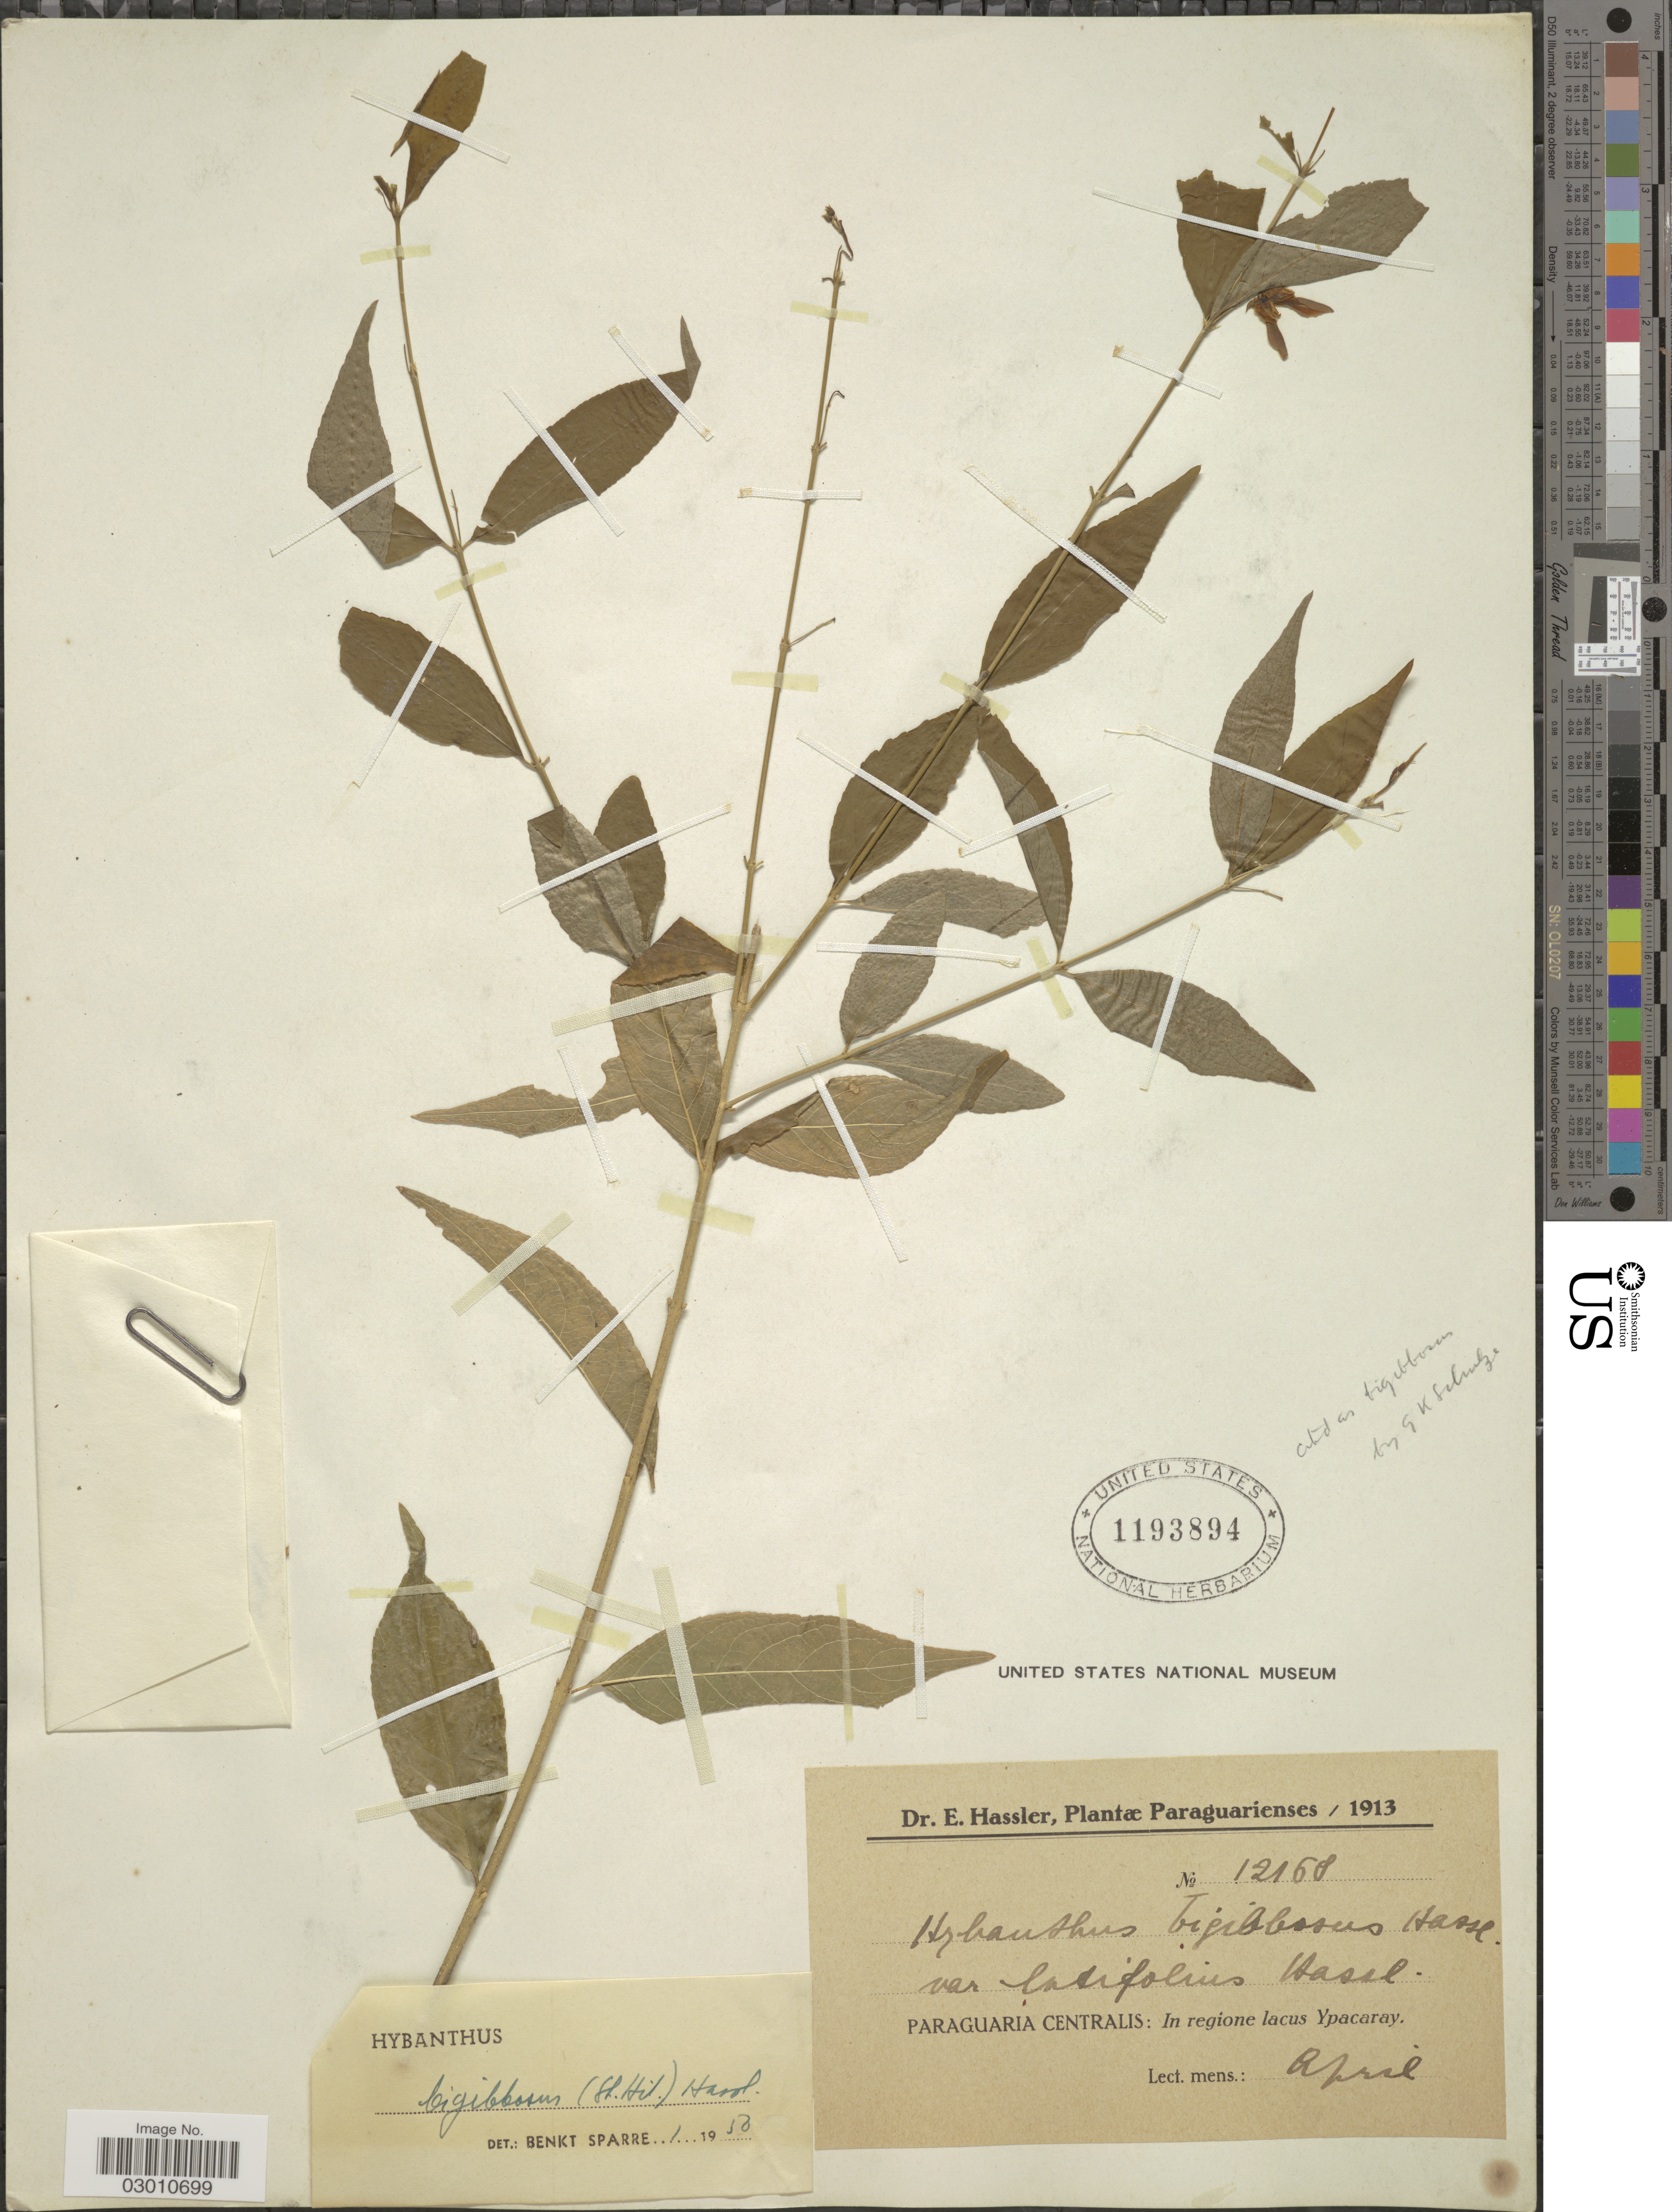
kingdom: Plantae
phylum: Tracheophyta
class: Magnoliopsida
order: Malpighiales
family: Violaceae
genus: Pombalia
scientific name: Pombalia bigibbosa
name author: (A. St.-Hil.) Paula-Souza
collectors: E. Hassler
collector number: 12168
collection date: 1913-04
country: Paraguay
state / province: Central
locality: Paraguaria Centralis: In regione lacus Ypacaray.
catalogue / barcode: US 1193894